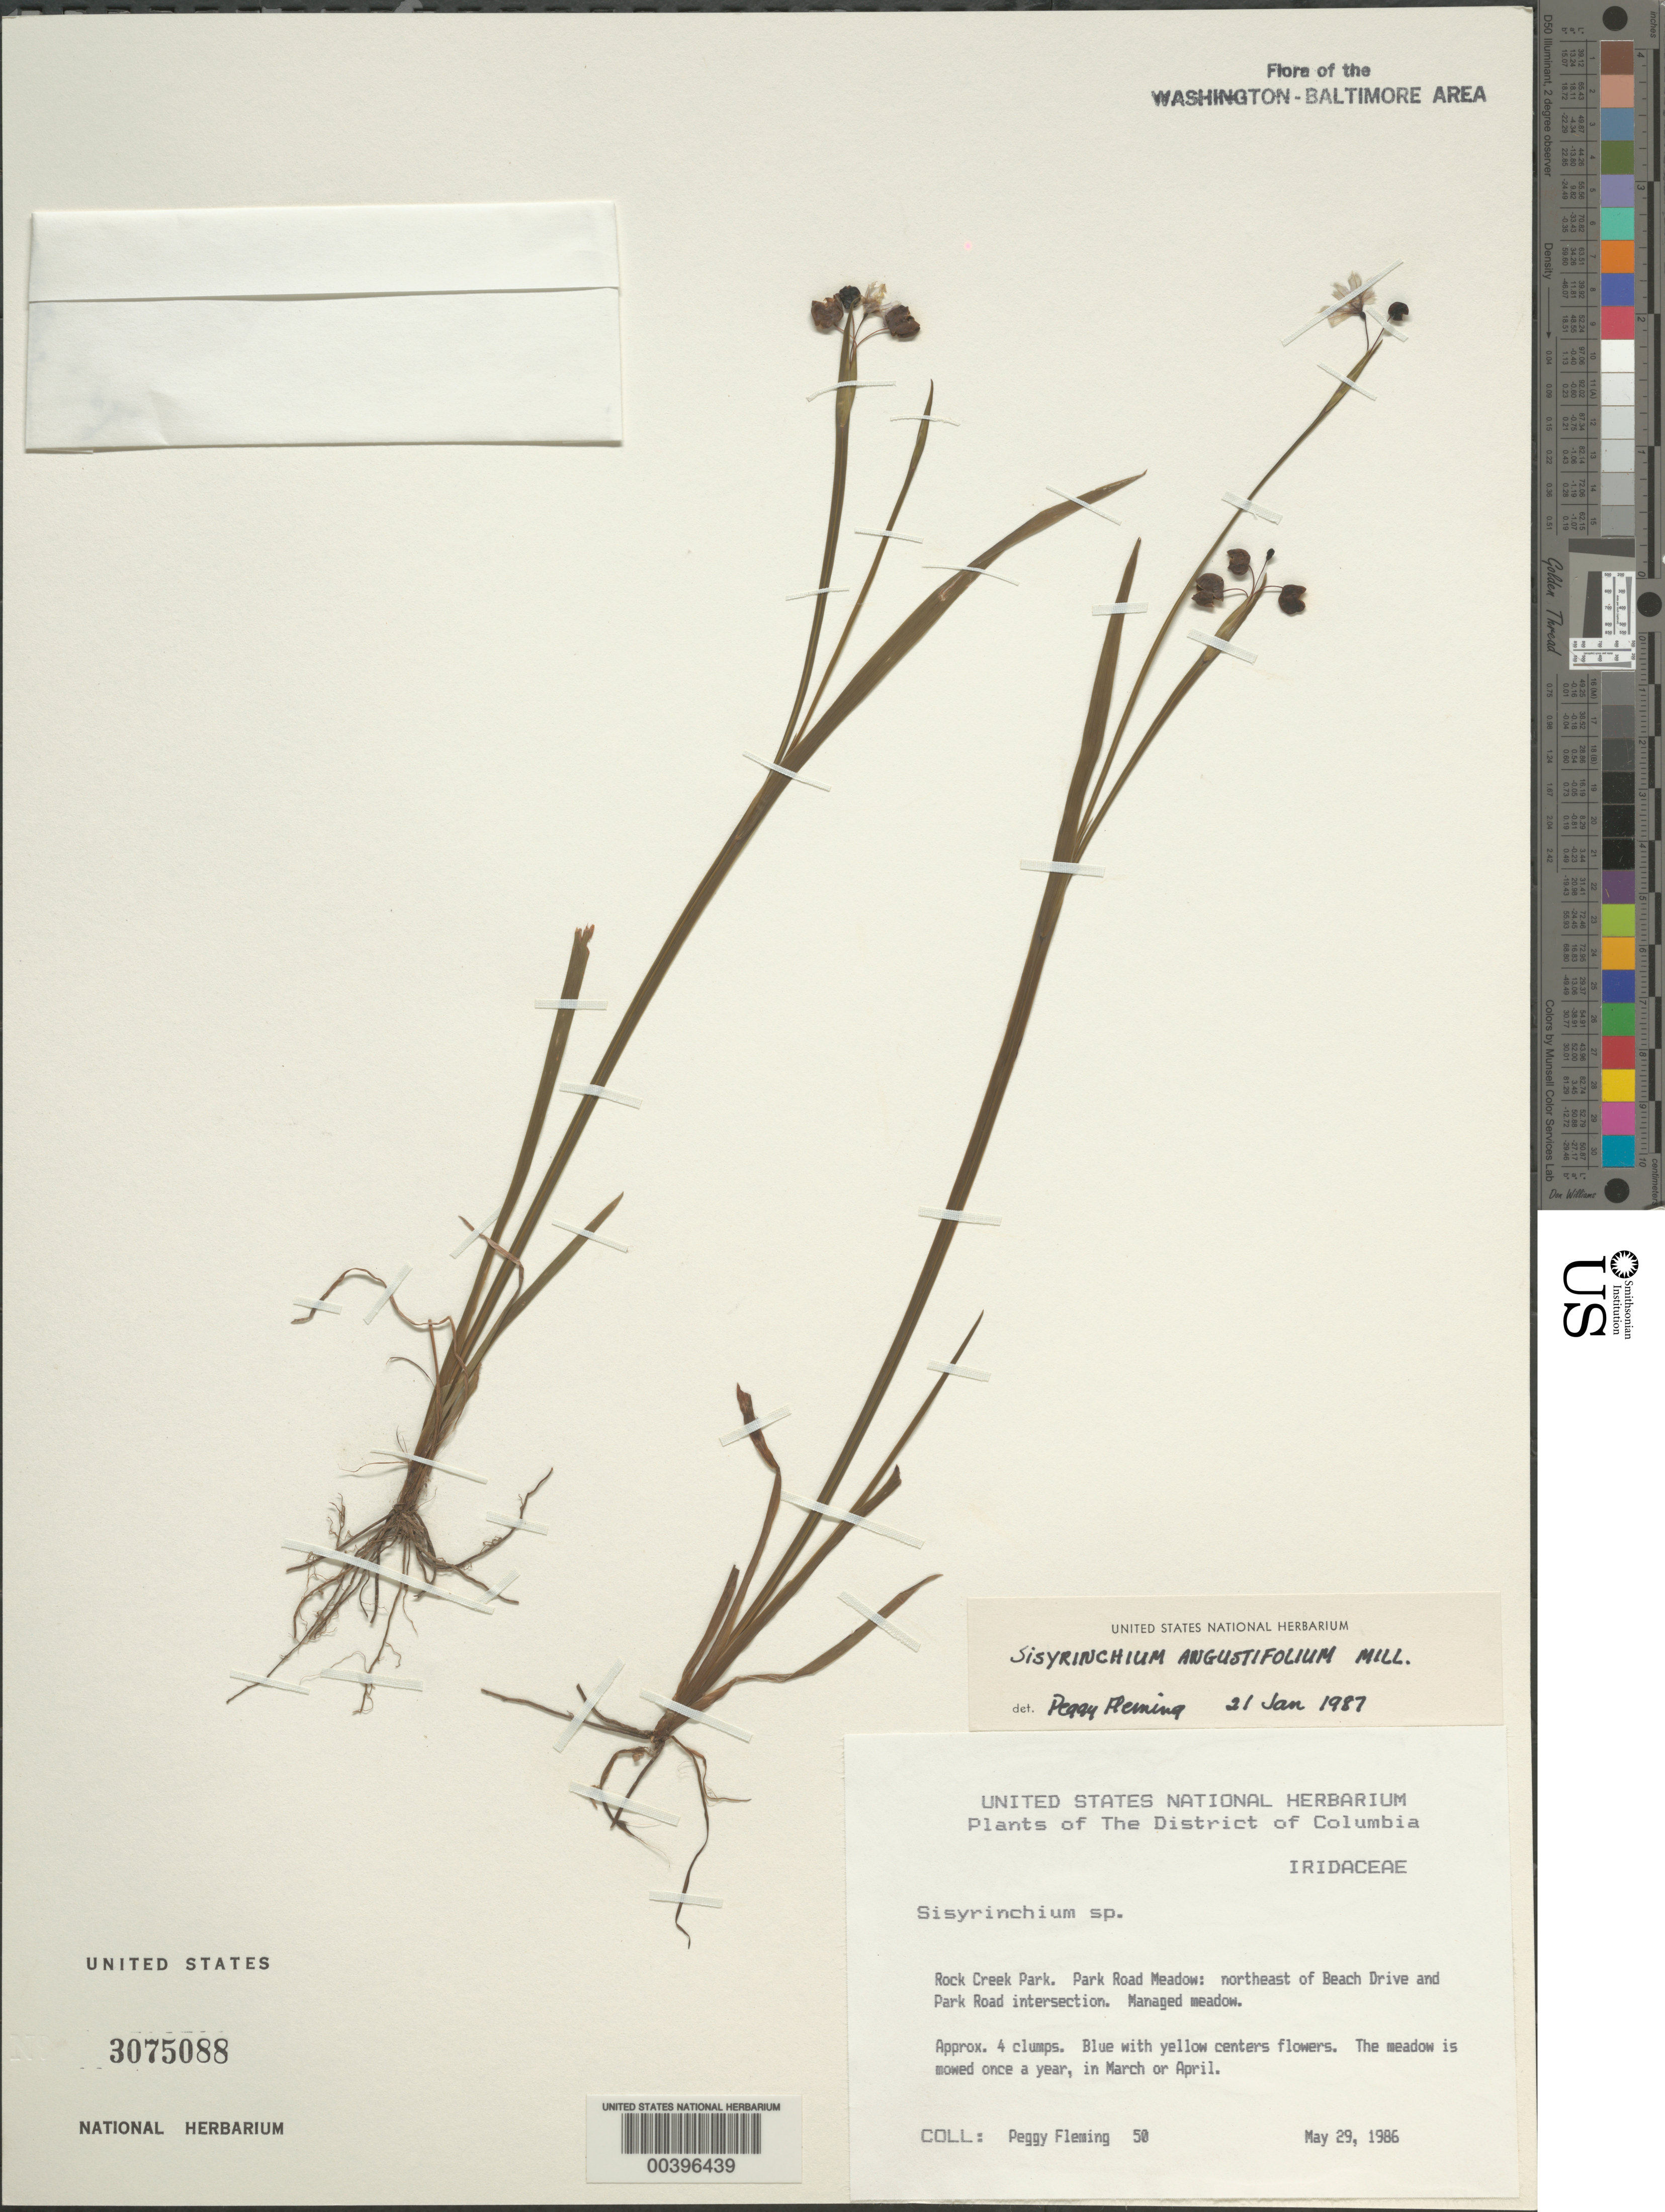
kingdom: Plantae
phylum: Tracheophyta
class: Liliopsida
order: Asparagales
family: Iridaceae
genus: Sisyrinchium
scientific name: Sisyrinchium angustifolium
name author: Mill.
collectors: P. Fleming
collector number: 50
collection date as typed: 29 May 1986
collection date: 1986-05-29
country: United States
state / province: District of Columbia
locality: Rock Creek Park, NE of Beach Drive and Park Road Rock Creek Park and vicinity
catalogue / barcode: US 3075088